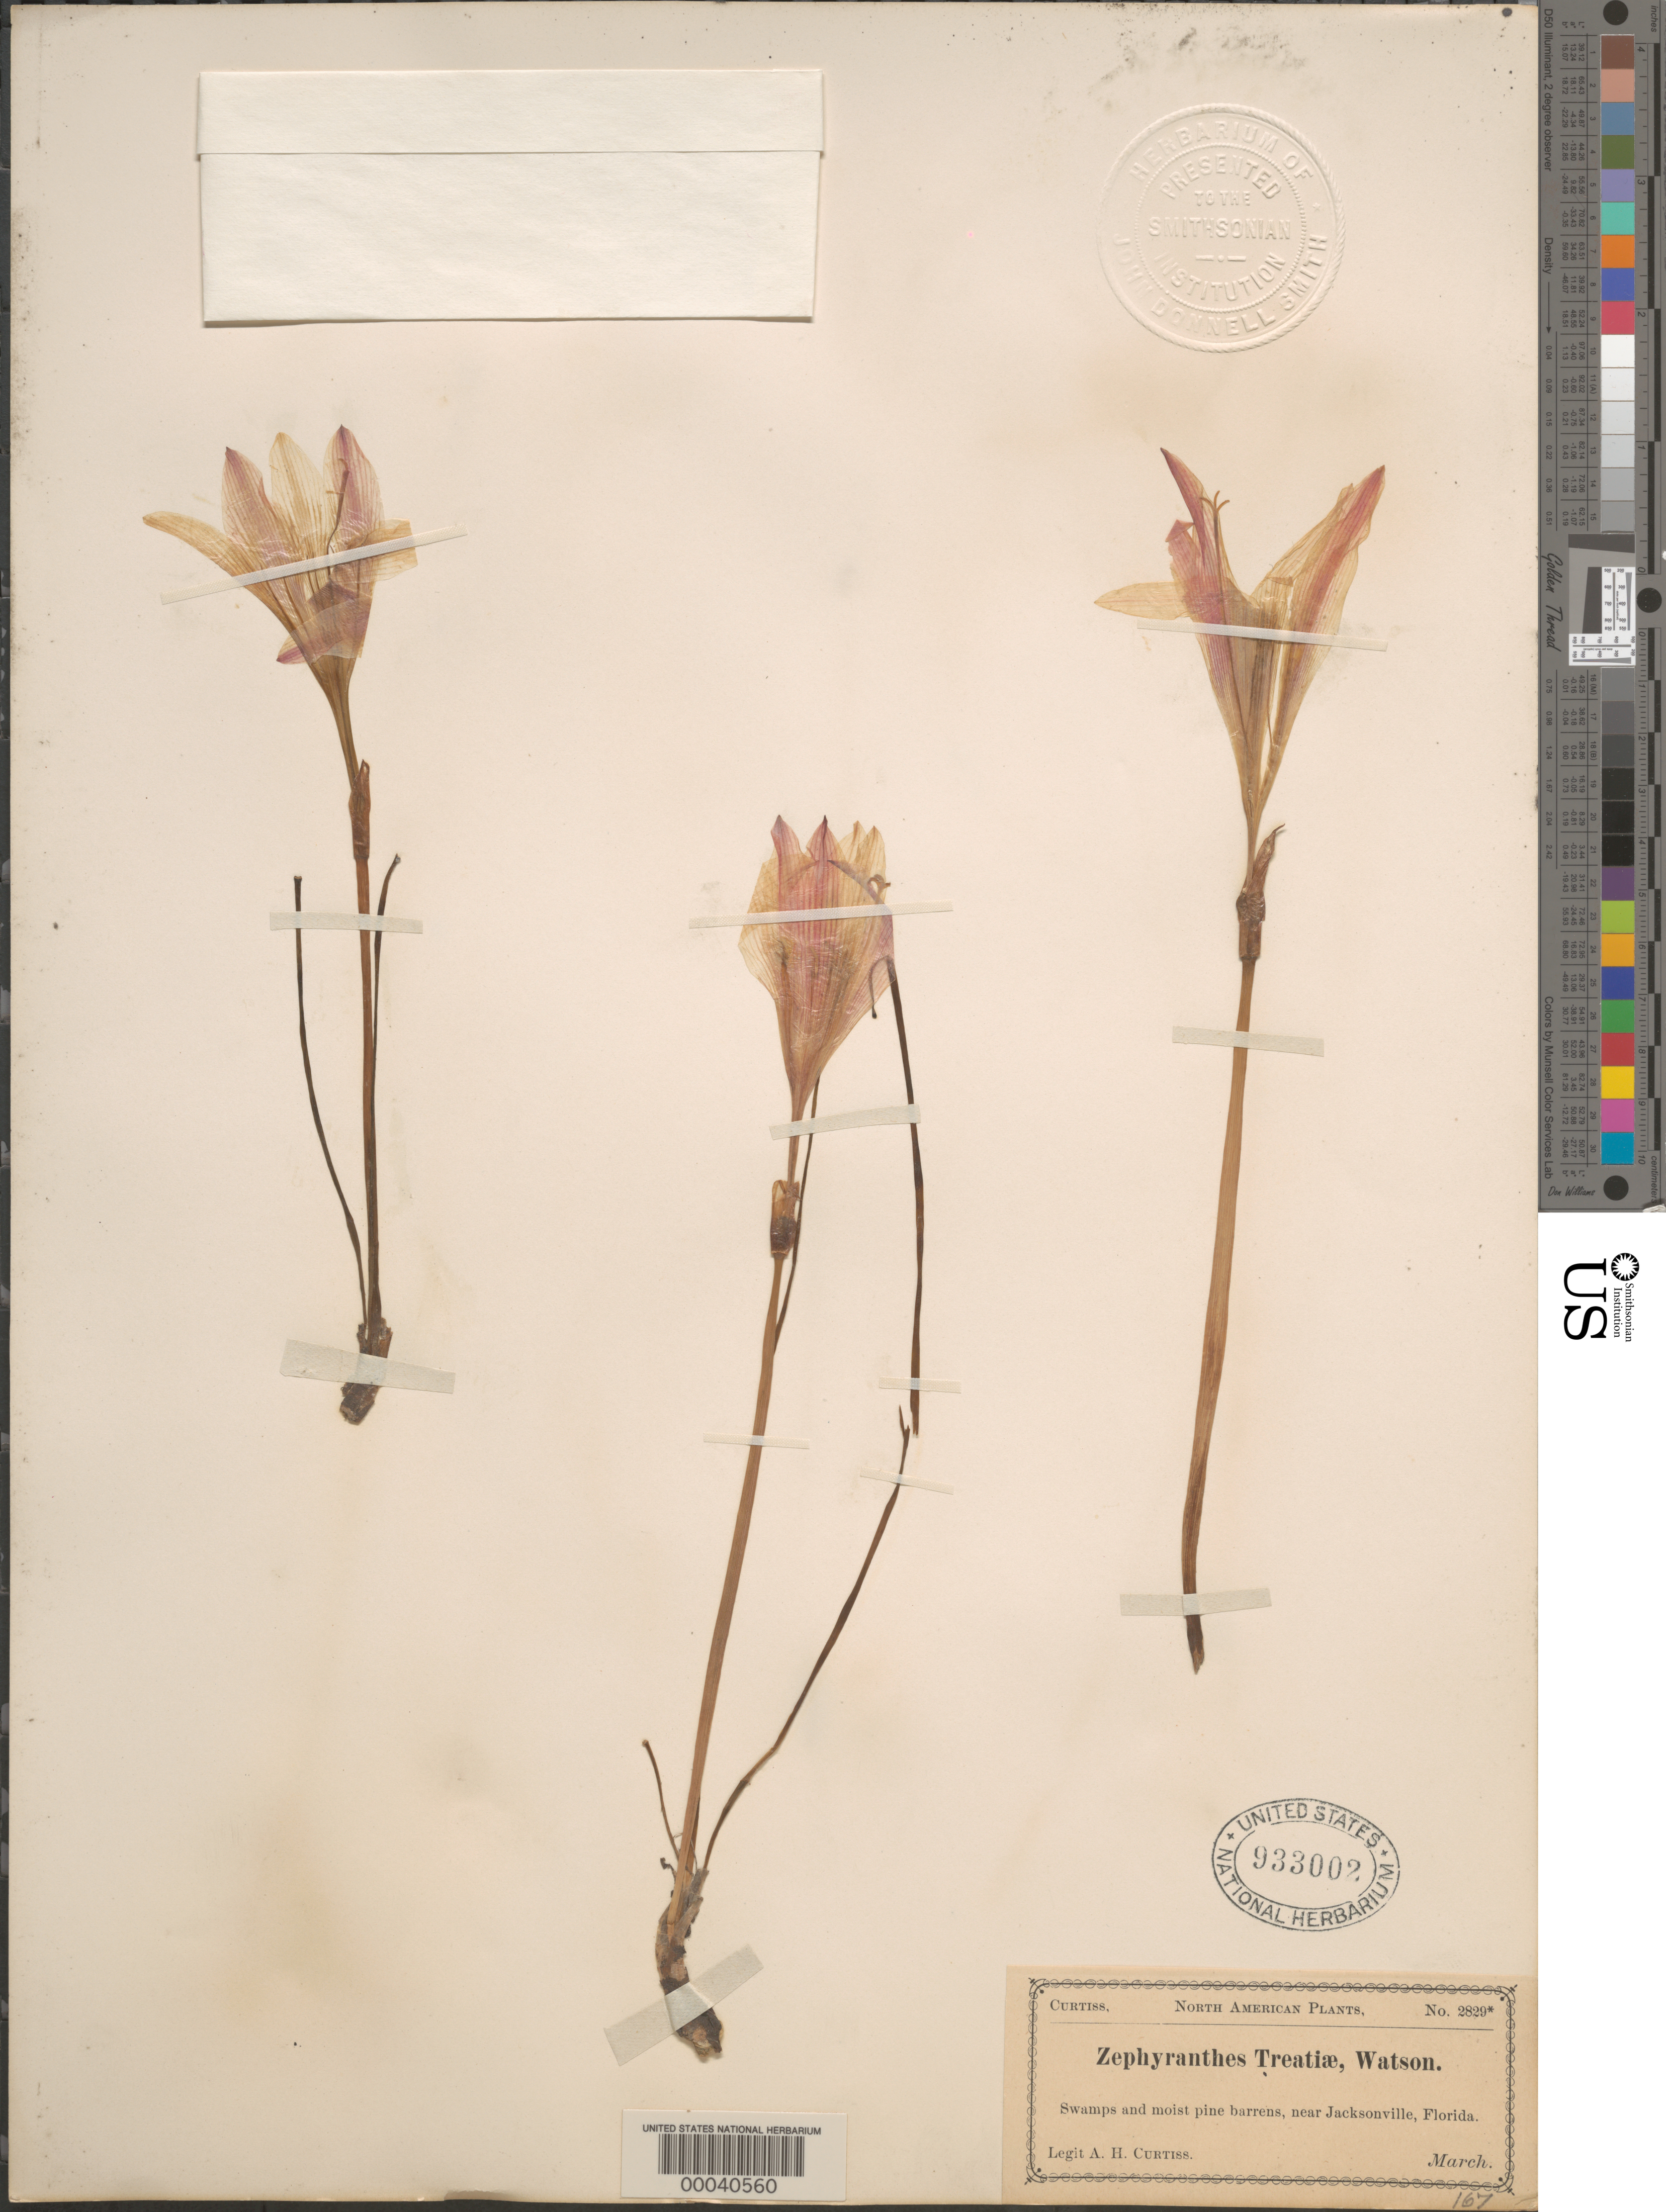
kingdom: Plantae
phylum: Tracheophyta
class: Liliopsida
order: Asparagales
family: Amaryllidaceae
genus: Zephyranthes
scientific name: Zephyranthes treatiae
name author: S. Watson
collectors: A. H. Curtiss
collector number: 2829*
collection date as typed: Mar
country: United States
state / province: Florida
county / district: Duval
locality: Near jacksonville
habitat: Swamps and moist pine barrens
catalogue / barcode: US 933002